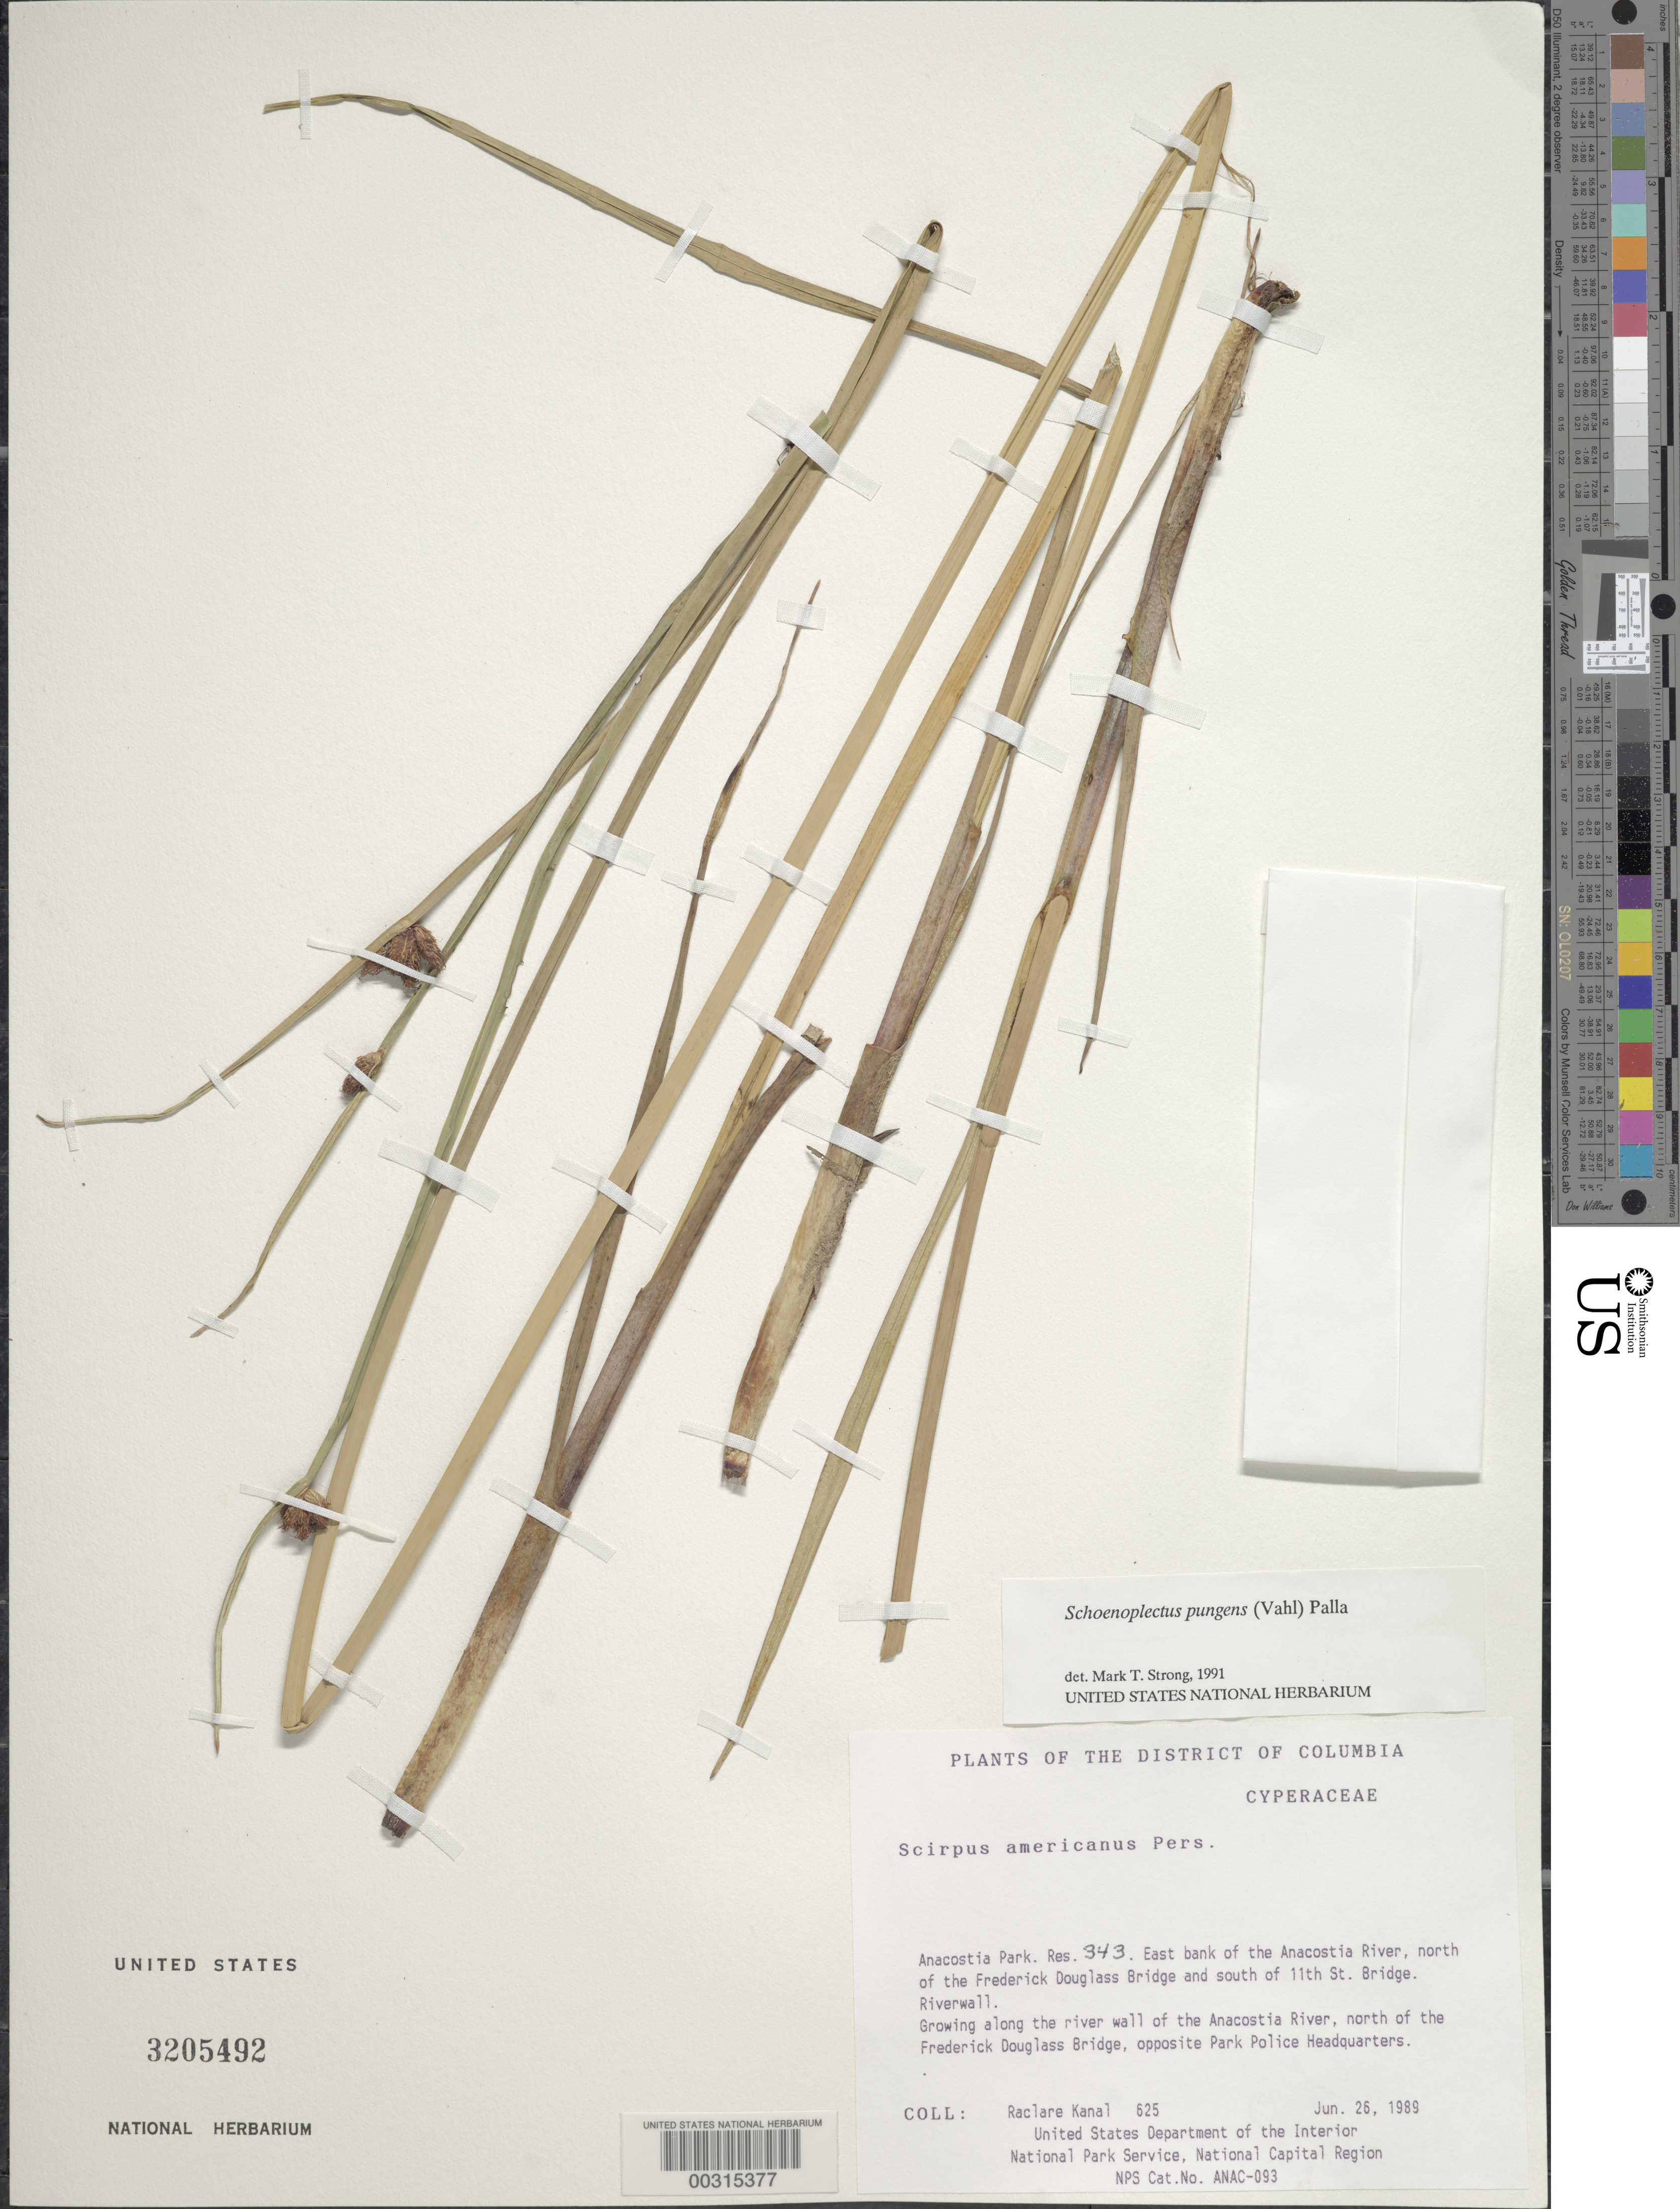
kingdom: Plantae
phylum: Tracheophyta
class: Liliopsida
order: Poales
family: Cyperaceae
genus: Schoenoplectus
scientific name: Schoenoplectus americanus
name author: (Pers.) Volkart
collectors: R. Kanal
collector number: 625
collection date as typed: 26 Jun 1989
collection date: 1989-06-26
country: United States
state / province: District of Columbia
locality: Anacostia Park, Res 343, E bank of Anacostia River, N of Frederick Douglass Bridge and S of 11th St Bridge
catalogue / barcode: US 3205492